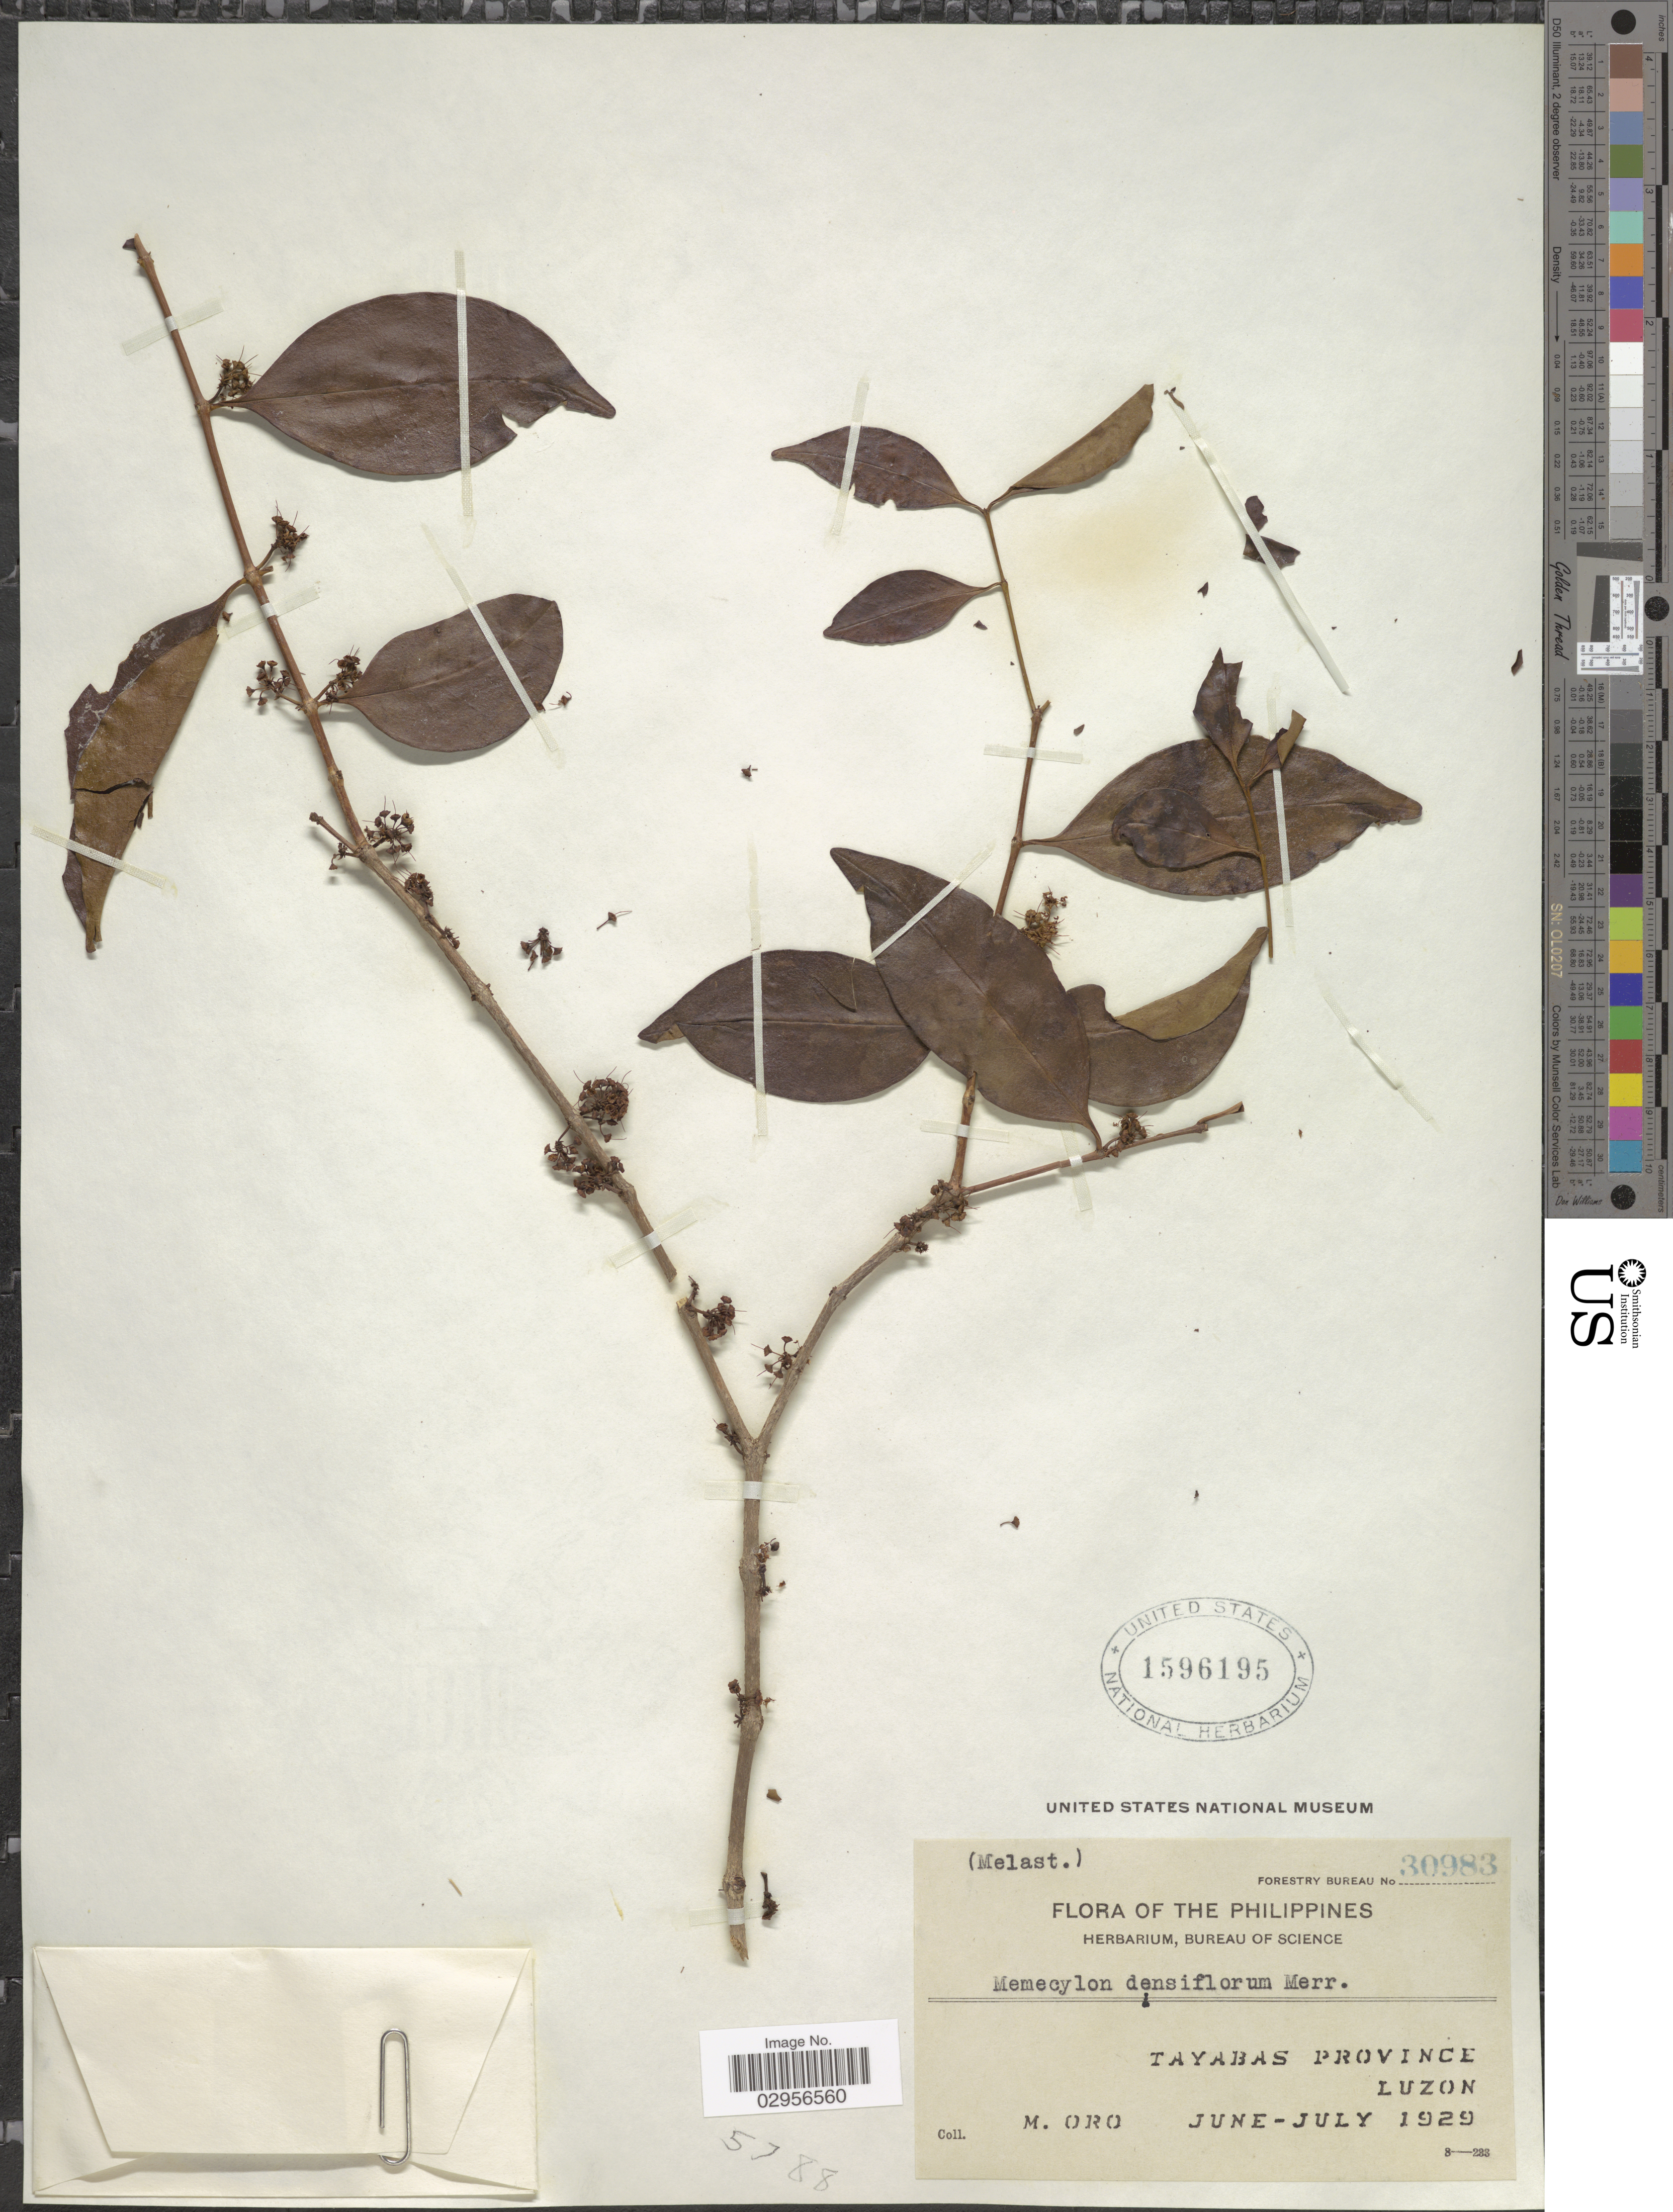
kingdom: Plantae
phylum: Tracheophyta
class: Magnoliopsida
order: Myrtales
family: Melastomataceae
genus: Memecylon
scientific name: Memecylon densiflorum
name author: Merr.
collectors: M. Oro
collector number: Forestry Bureau 30983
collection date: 1929-06/1929-07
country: Philippines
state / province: Calabarzon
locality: Tayabas Province, Luzon.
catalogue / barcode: US 1596195